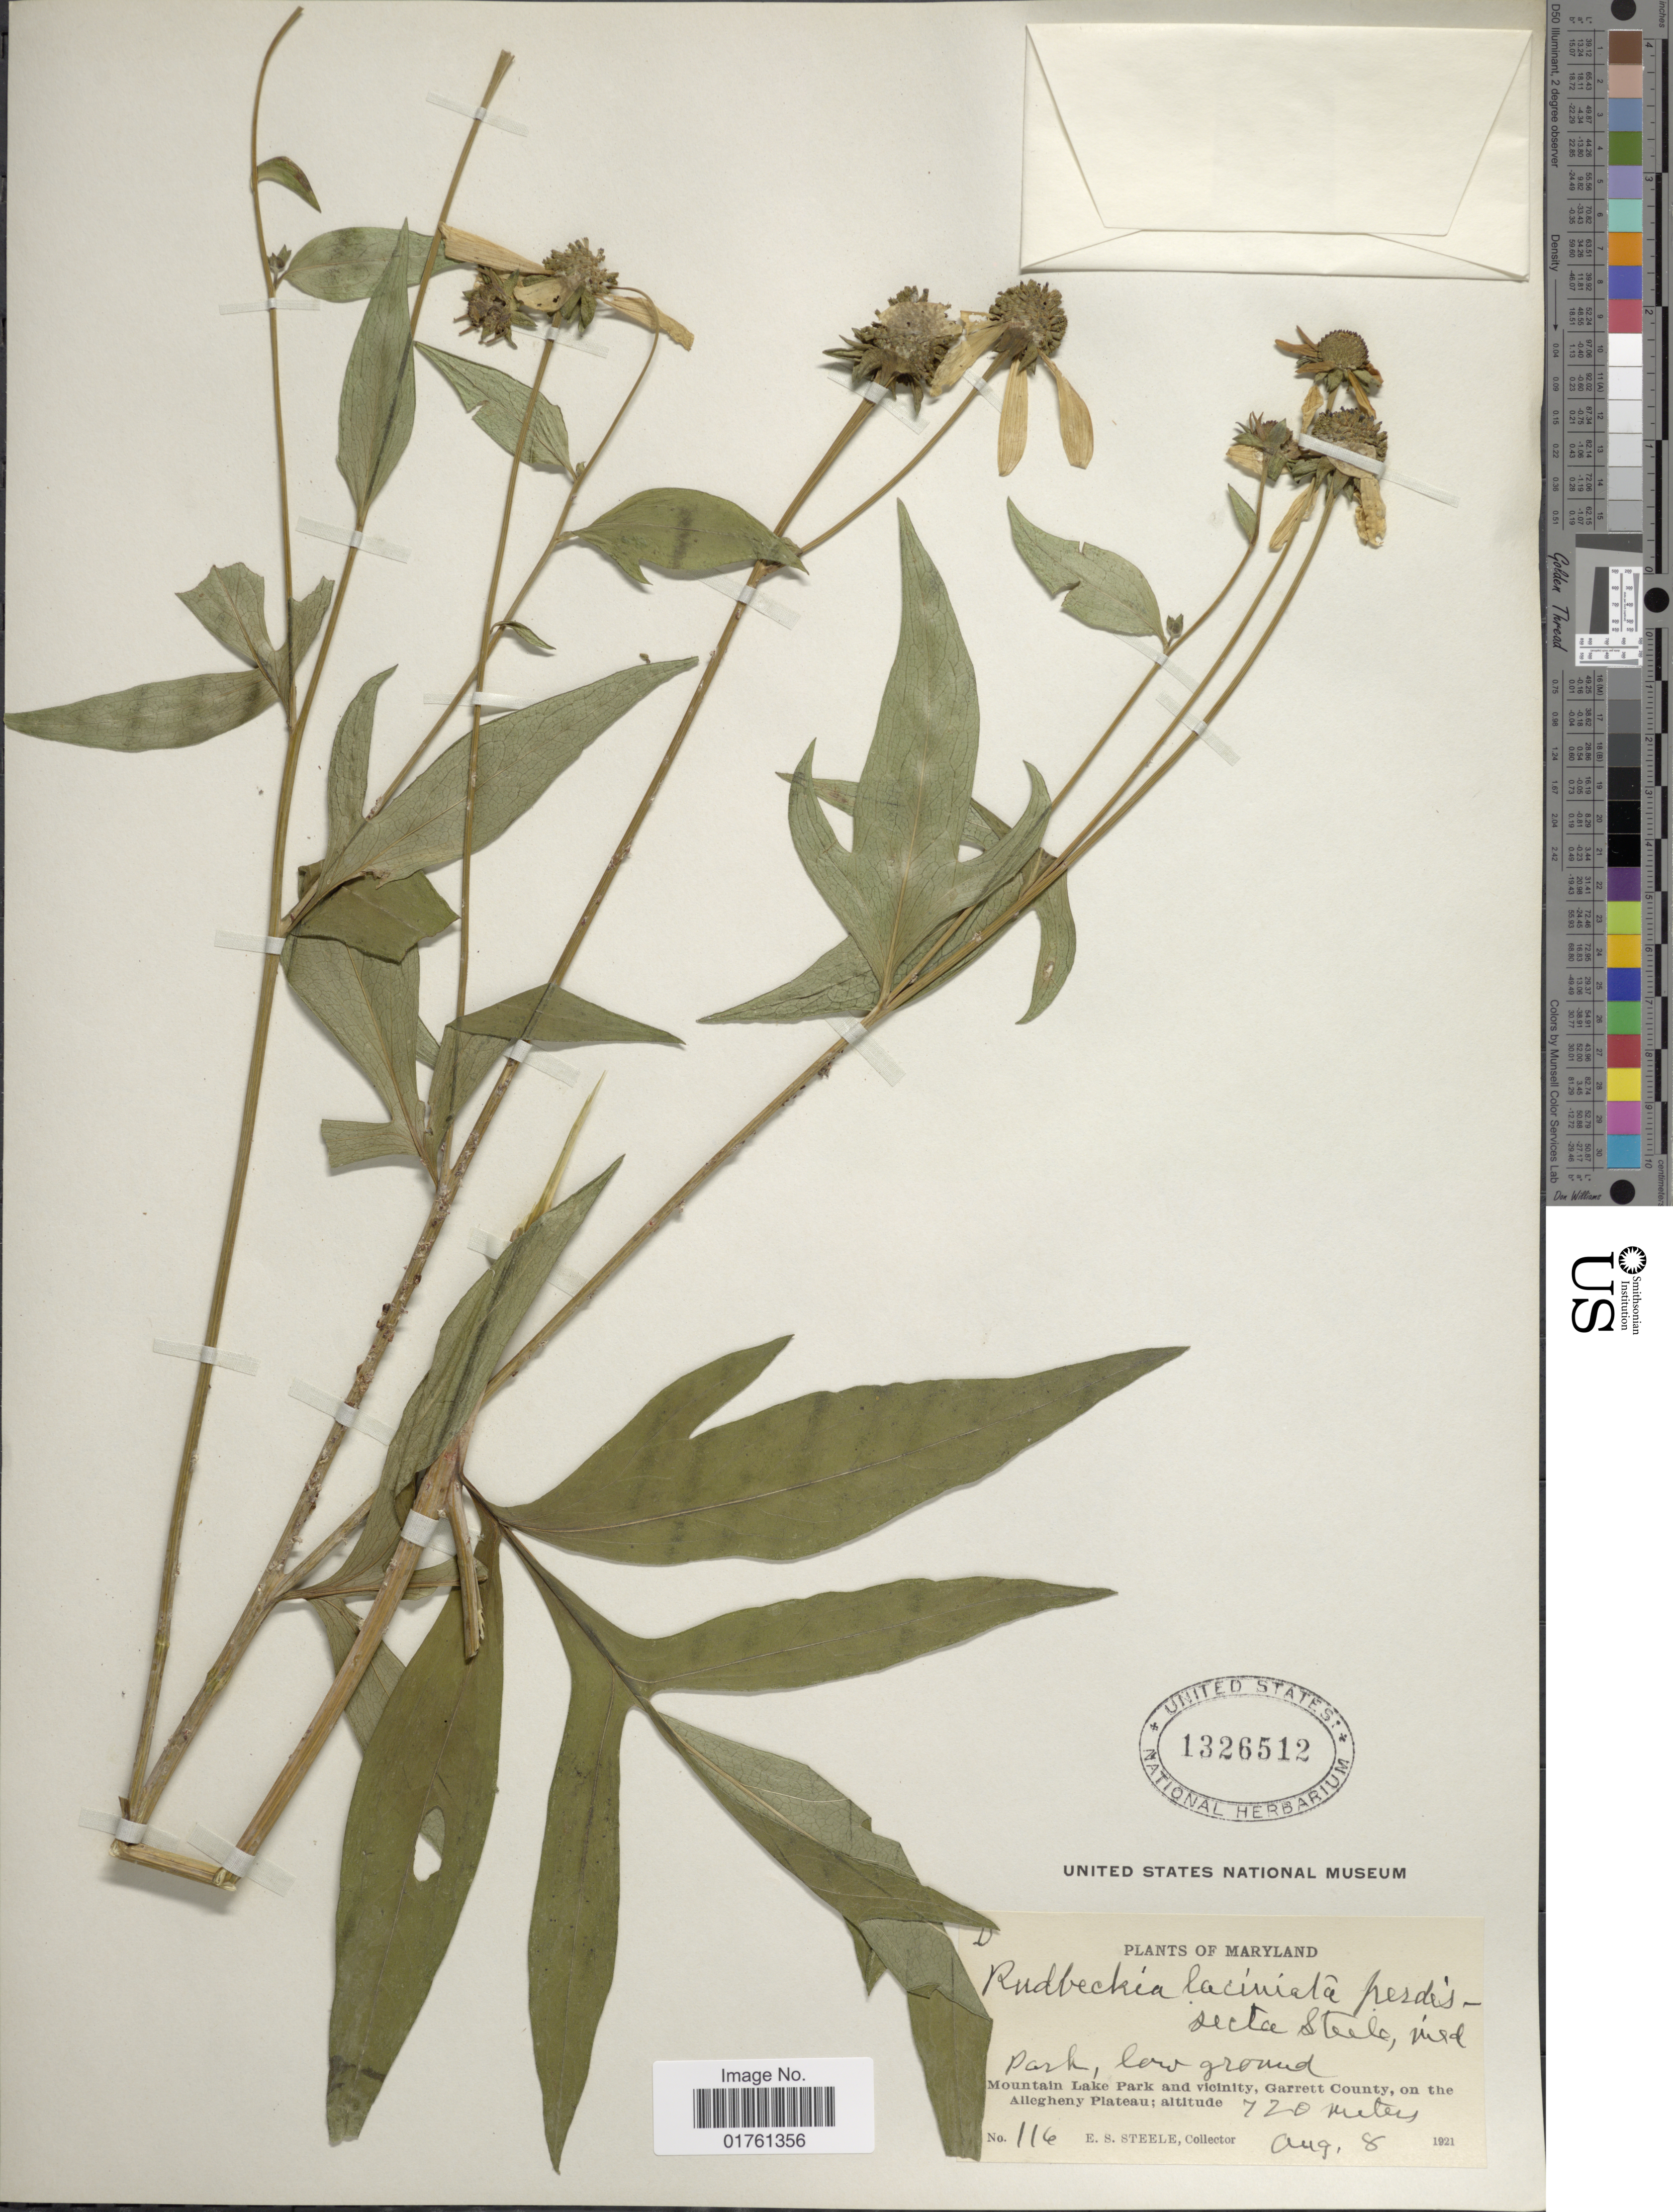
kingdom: Plantae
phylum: Tracheophyta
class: Magnoliopsida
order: Asterales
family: Asteraceae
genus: Rudbeckia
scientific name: Rudbeckia laciniata var. bipinnata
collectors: E. Steele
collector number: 116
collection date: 1921-08-08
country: United States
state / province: Maryland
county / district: Garrett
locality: Park, low ground, Mountain Lake Park and vicinity, Garrett County, on the Allegheny Plateau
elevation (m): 720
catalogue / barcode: US 1326512